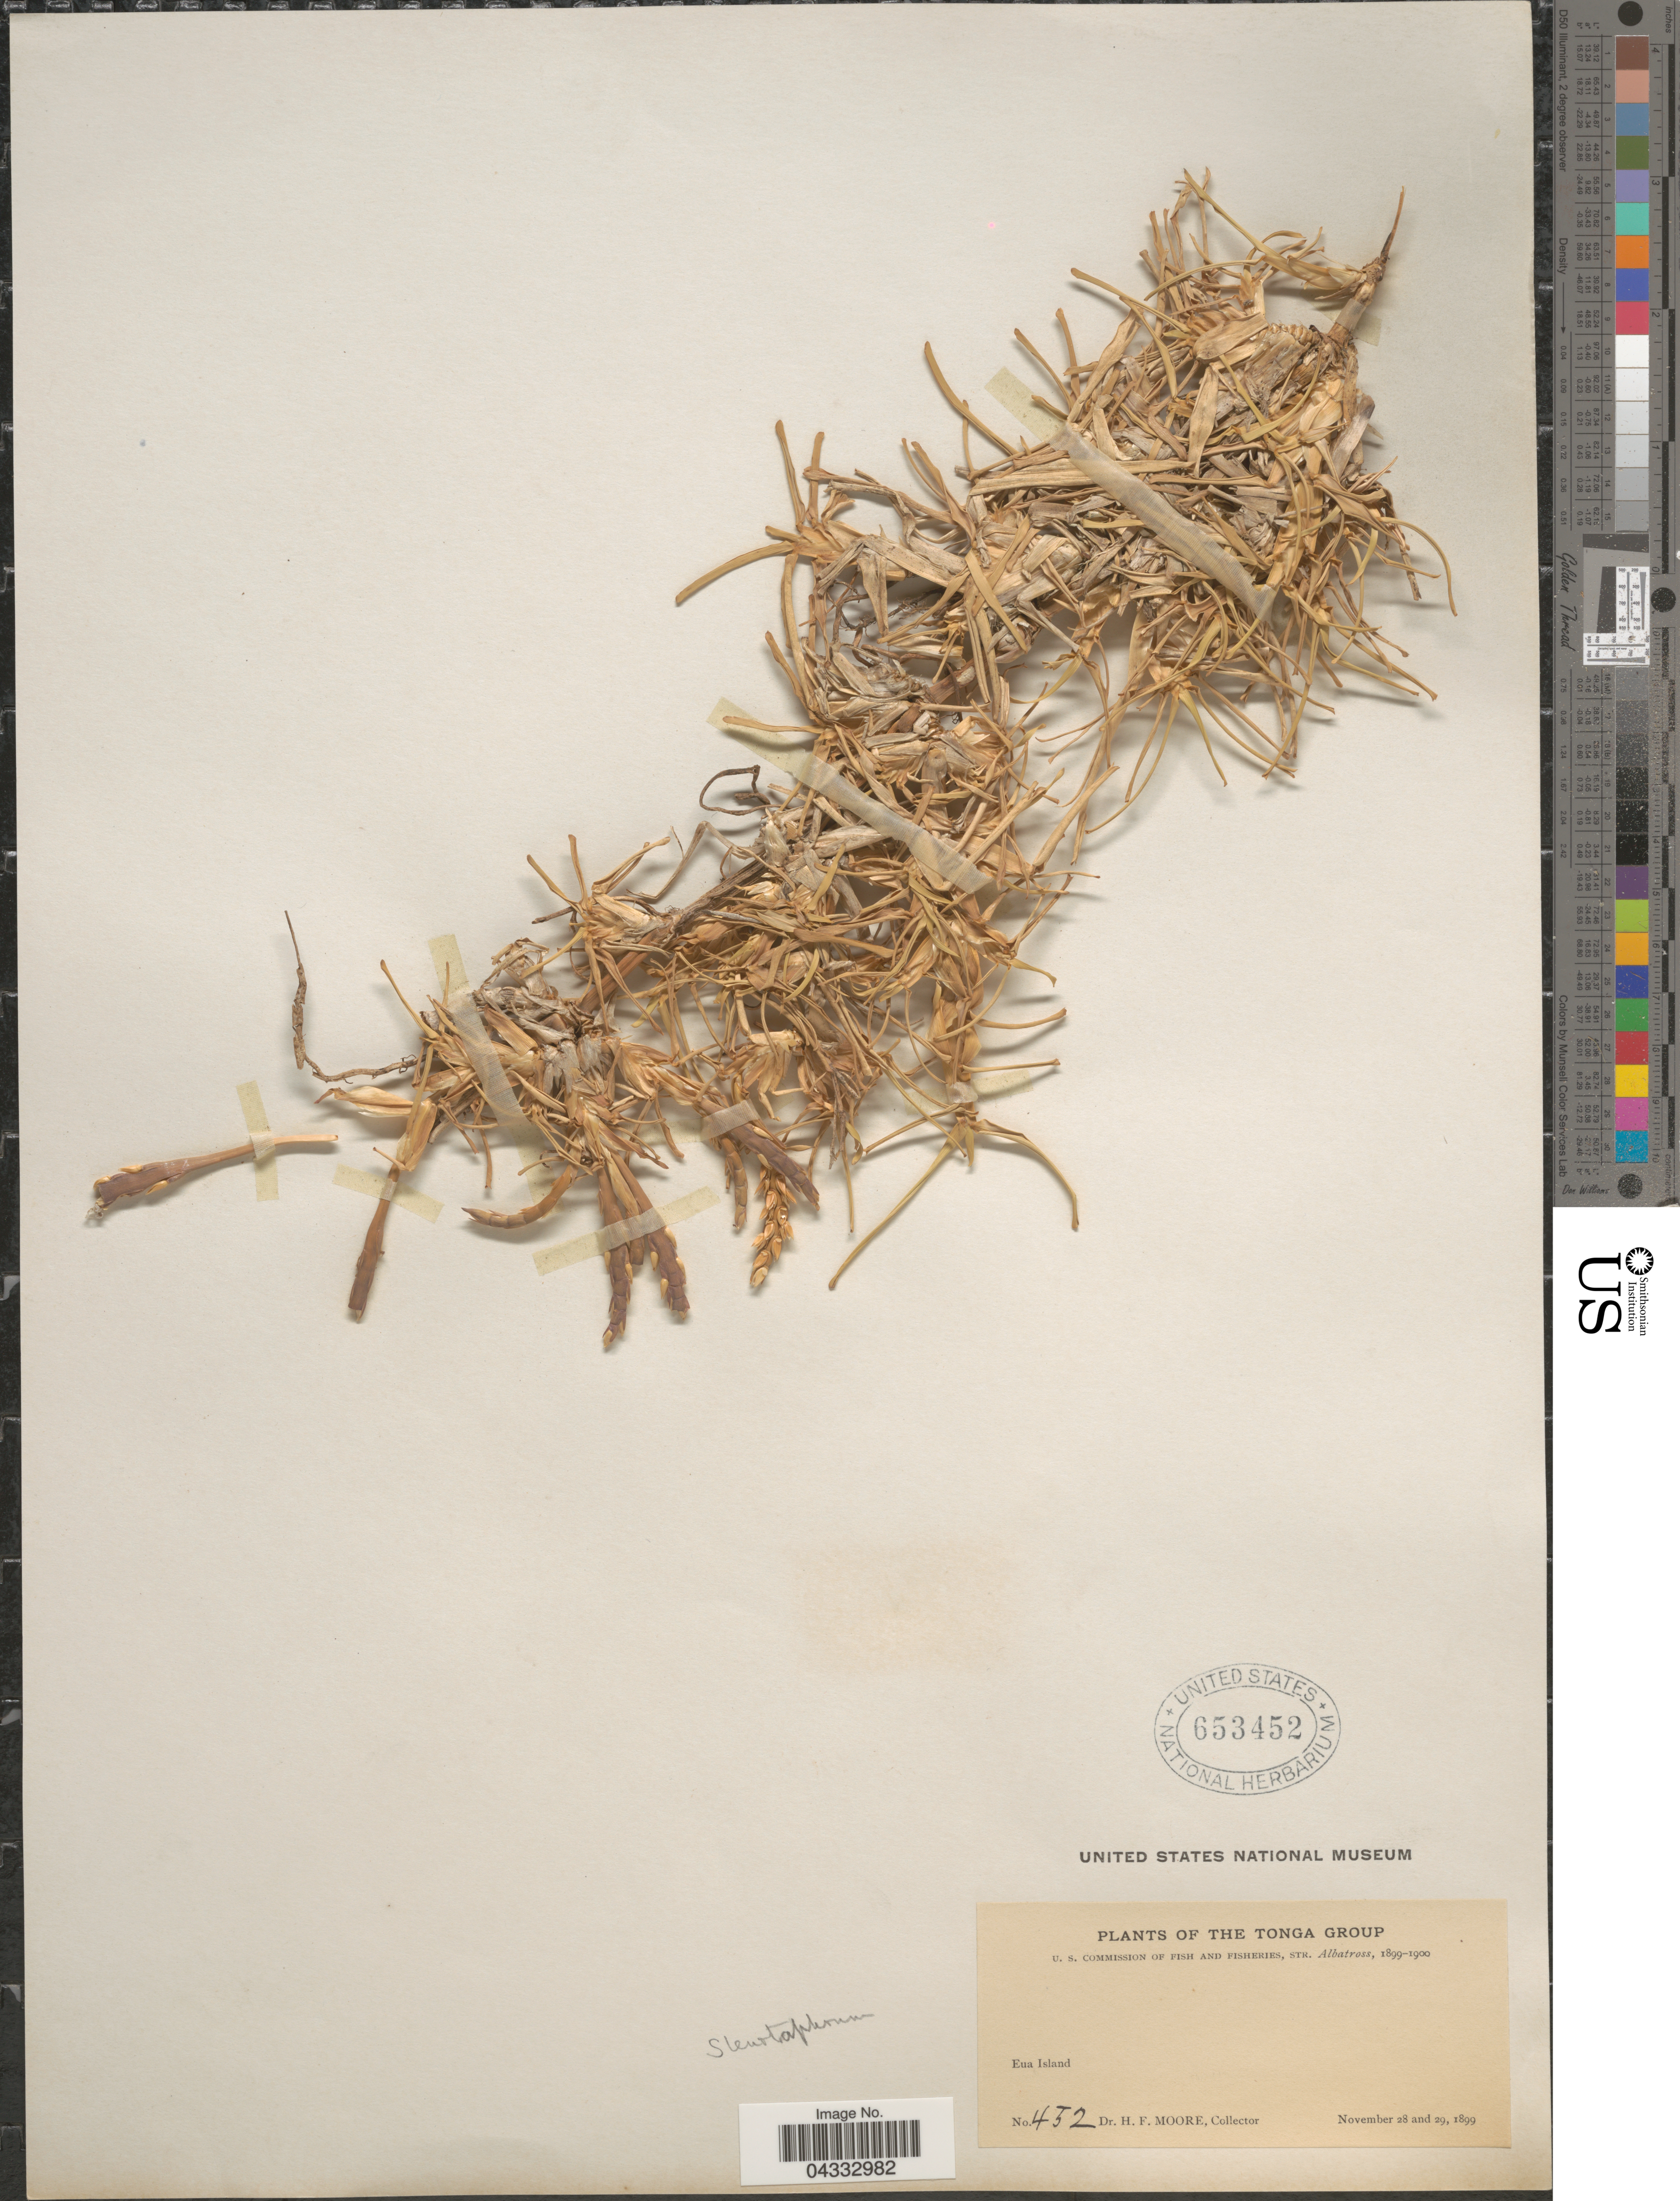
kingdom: Plantae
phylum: Tracheophyta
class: Liliopsida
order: Poales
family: Poaceae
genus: Stenotaphrum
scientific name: Stenotaphrum secundatum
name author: (Walter) Kuntze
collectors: H. F. Moore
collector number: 452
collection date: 1899-11-28/1899-11-29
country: Tonga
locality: The Tonga Group. U.S. Commission of Fish and Fisheries, Str. Albatross, 1899-1900. Eua Island.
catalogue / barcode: US 653452